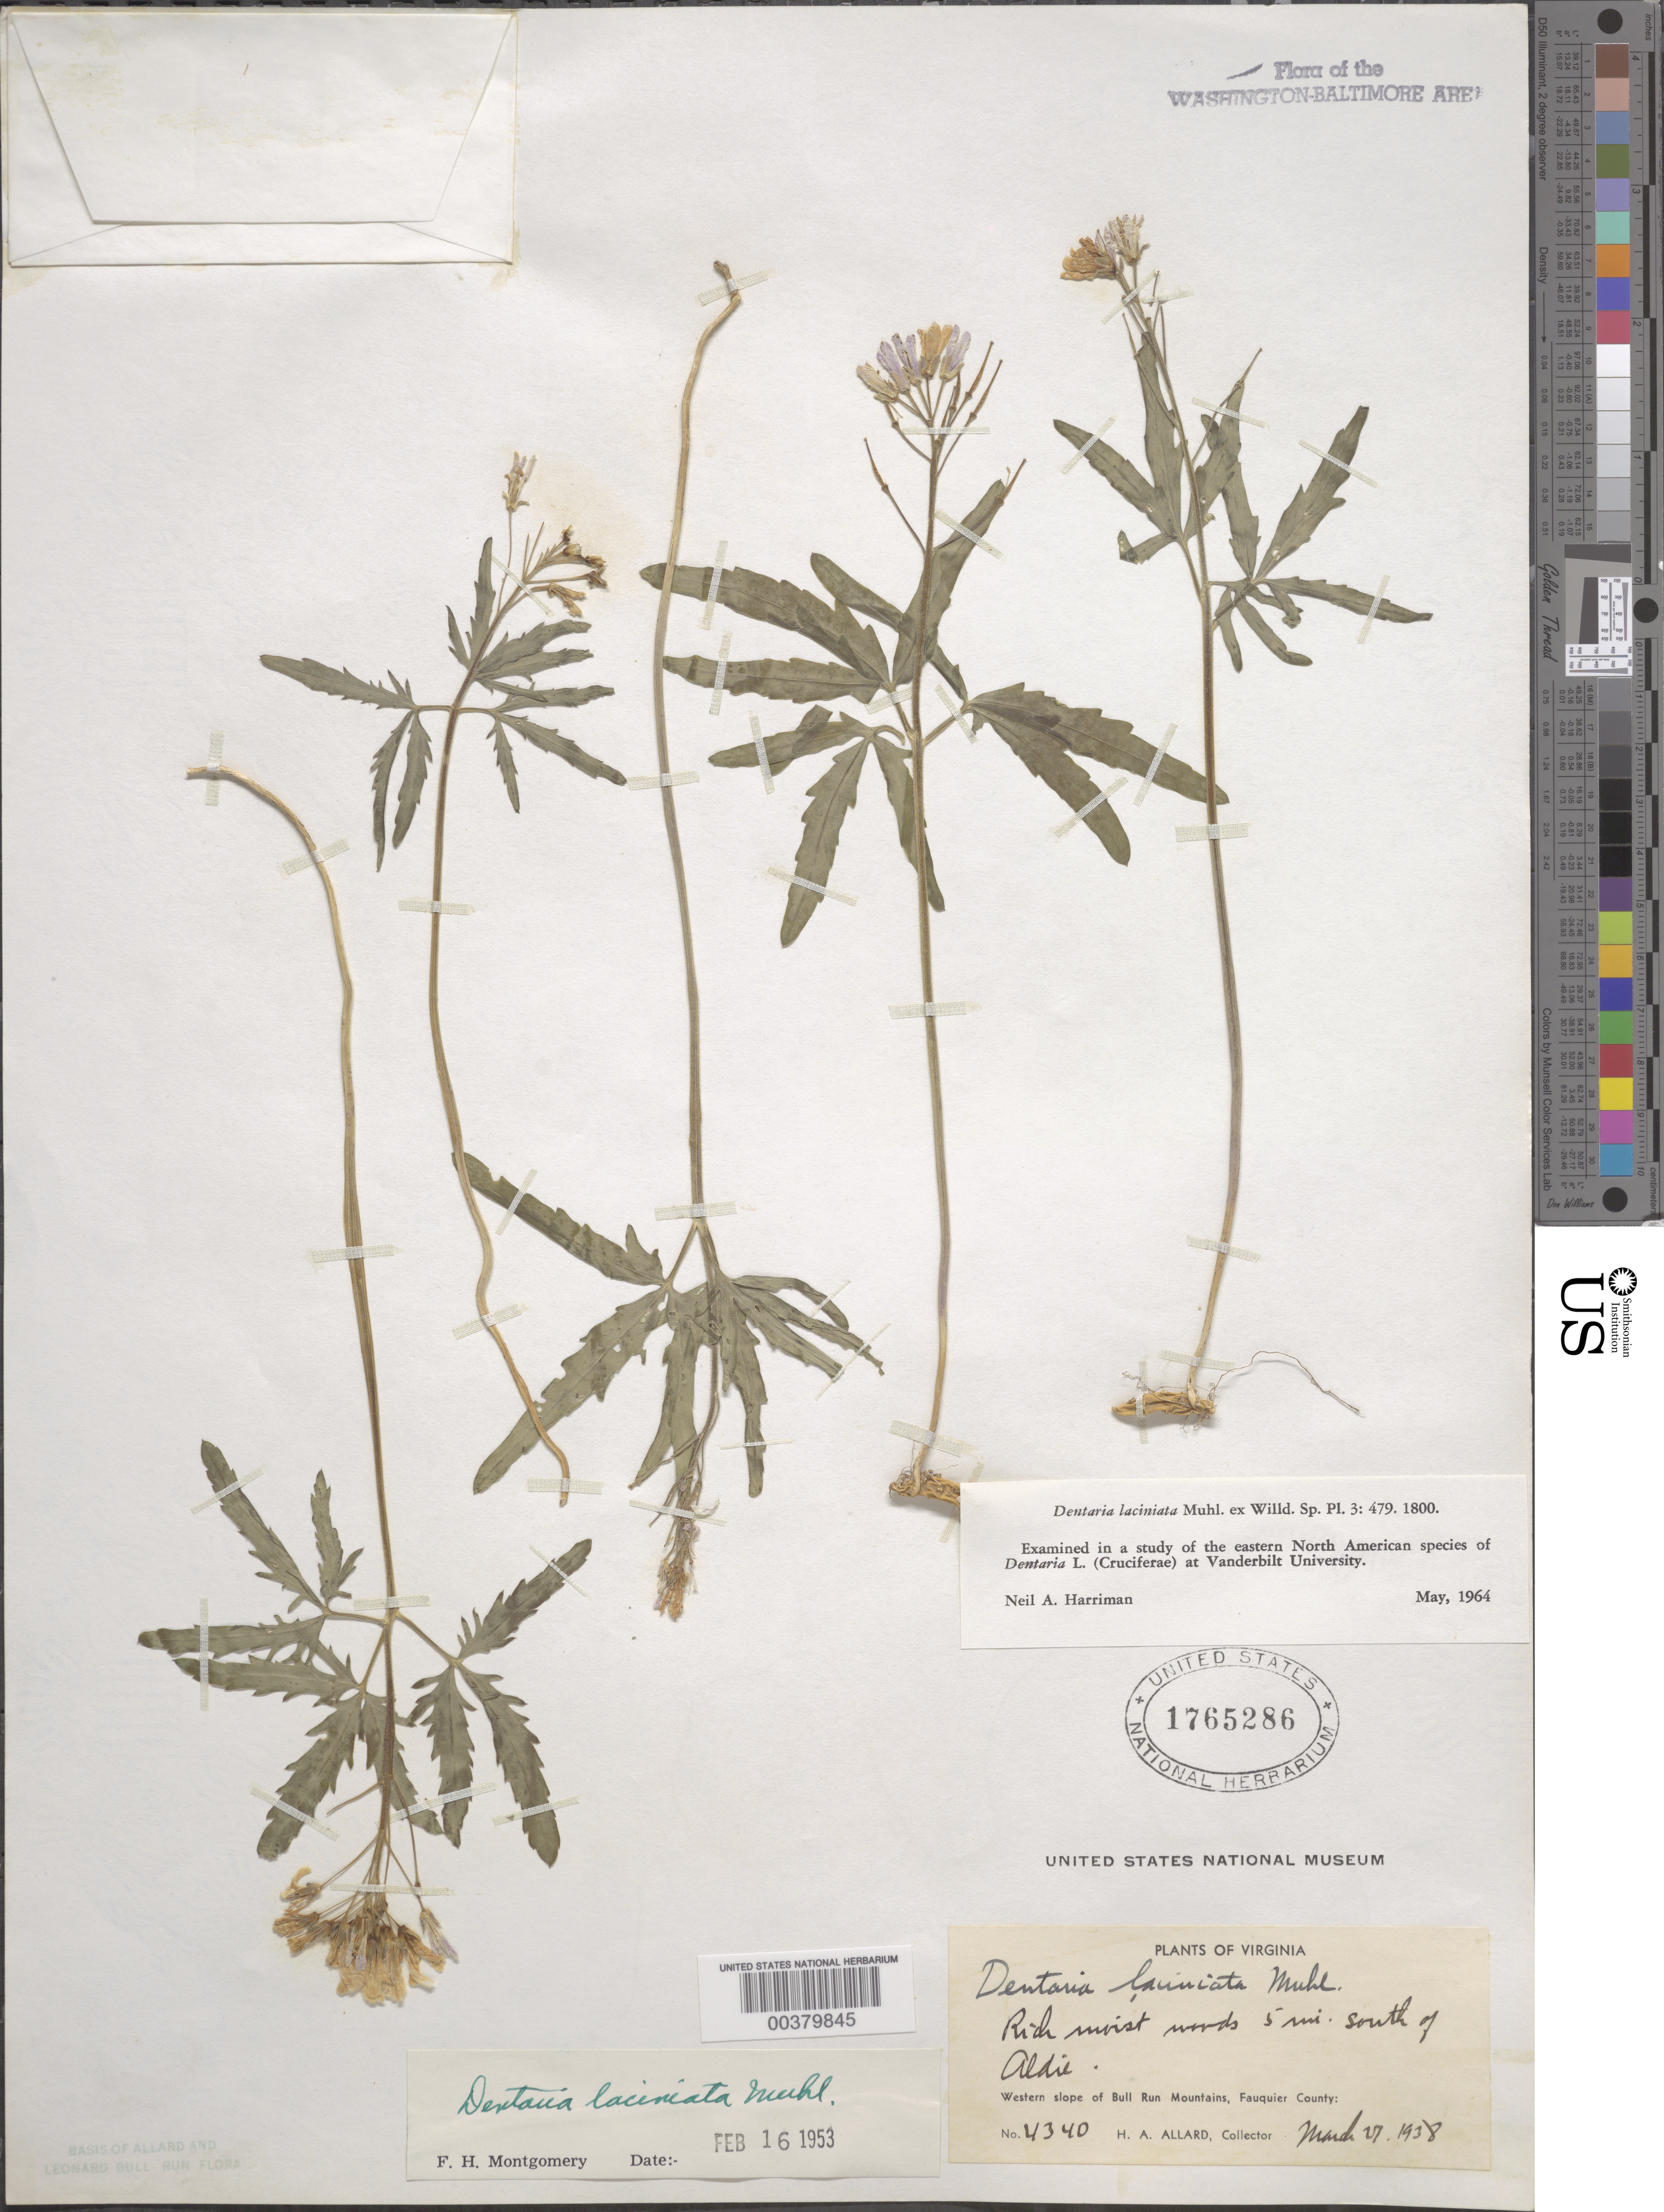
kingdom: Plantae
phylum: Tracheophyta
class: Magnoliopsida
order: Brassicales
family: Brassicaceae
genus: Cardamine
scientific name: Cardamine concatenata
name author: (Michx.) Sw.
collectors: H. A. Allard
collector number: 4340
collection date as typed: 27 Mar 1938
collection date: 1938-03-27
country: United States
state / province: Virginia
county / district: Fauquier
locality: S of Aldie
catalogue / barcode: US 1765286